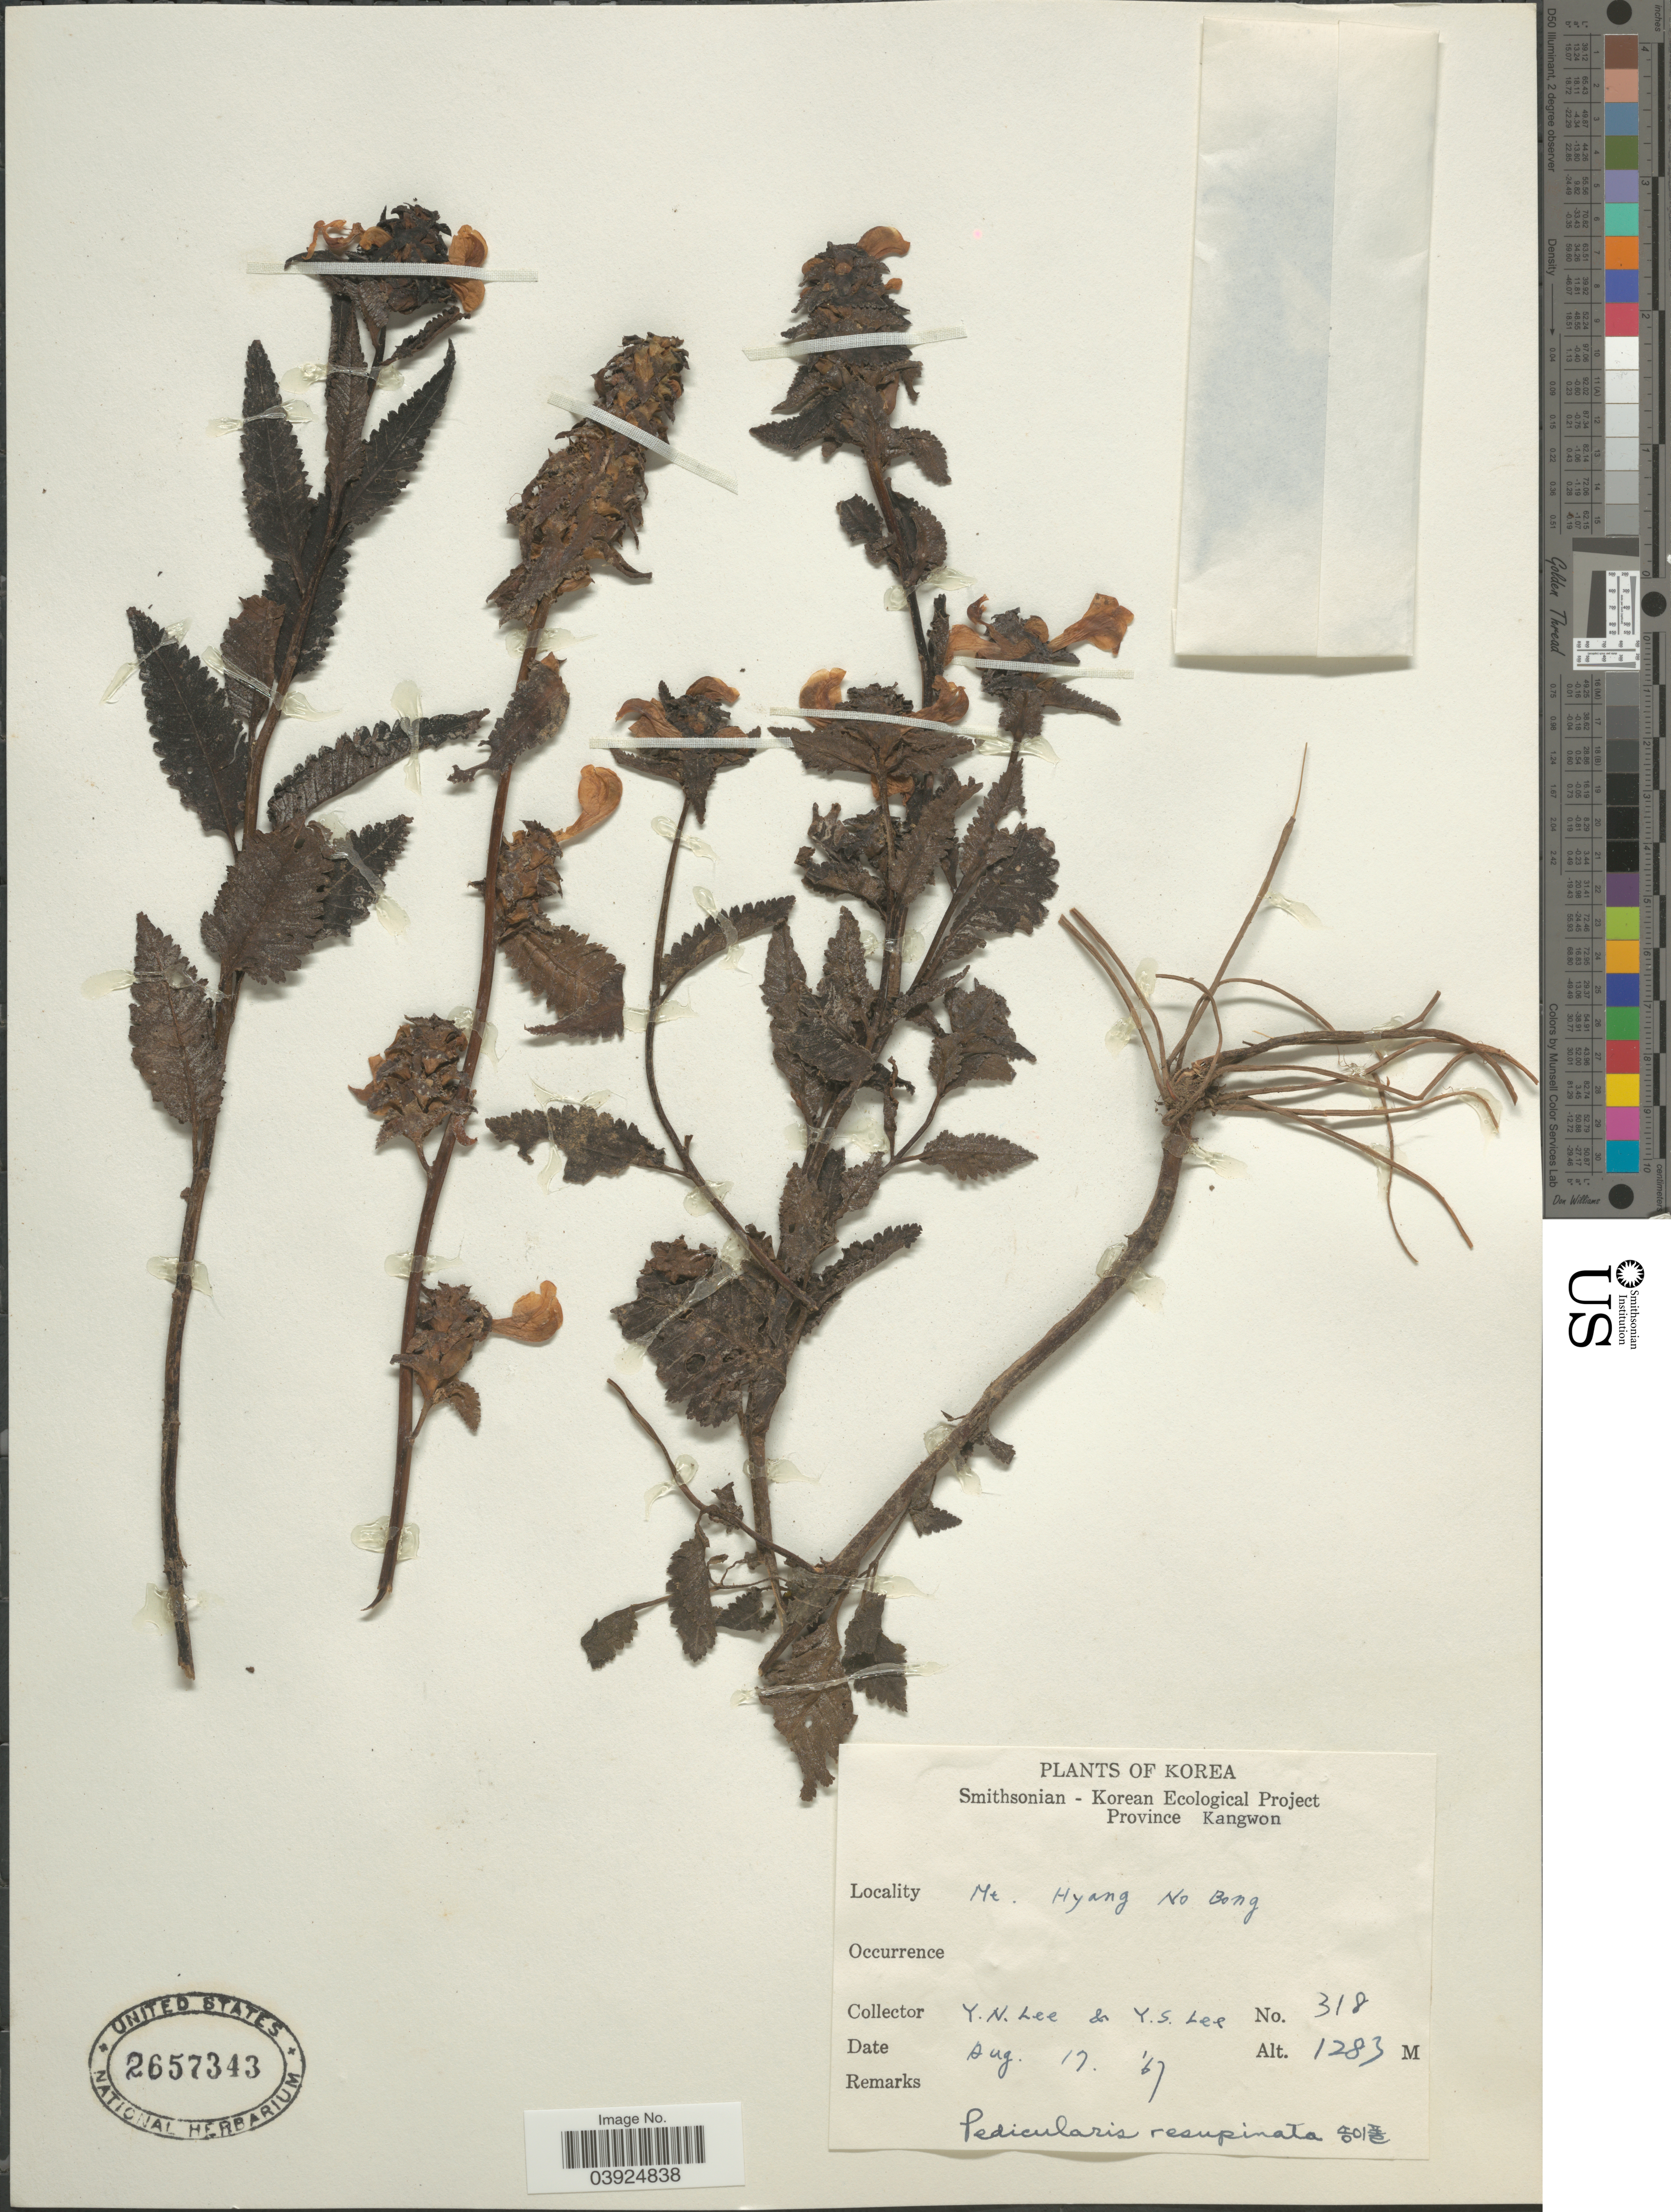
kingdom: Plantae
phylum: Tracheophyta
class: Magnoliopsida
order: Lamiales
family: Orobanchaceae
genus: Pedicularis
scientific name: Pedicularis resupinata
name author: L.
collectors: Y. N. Lee & Y. S. Lee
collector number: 318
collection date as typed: Transcribed d/m/y: 17/8/67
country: North Korea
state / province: Kangwon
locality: Mt. Hyang No Bong.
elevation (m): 1283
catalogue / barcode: US 2657343